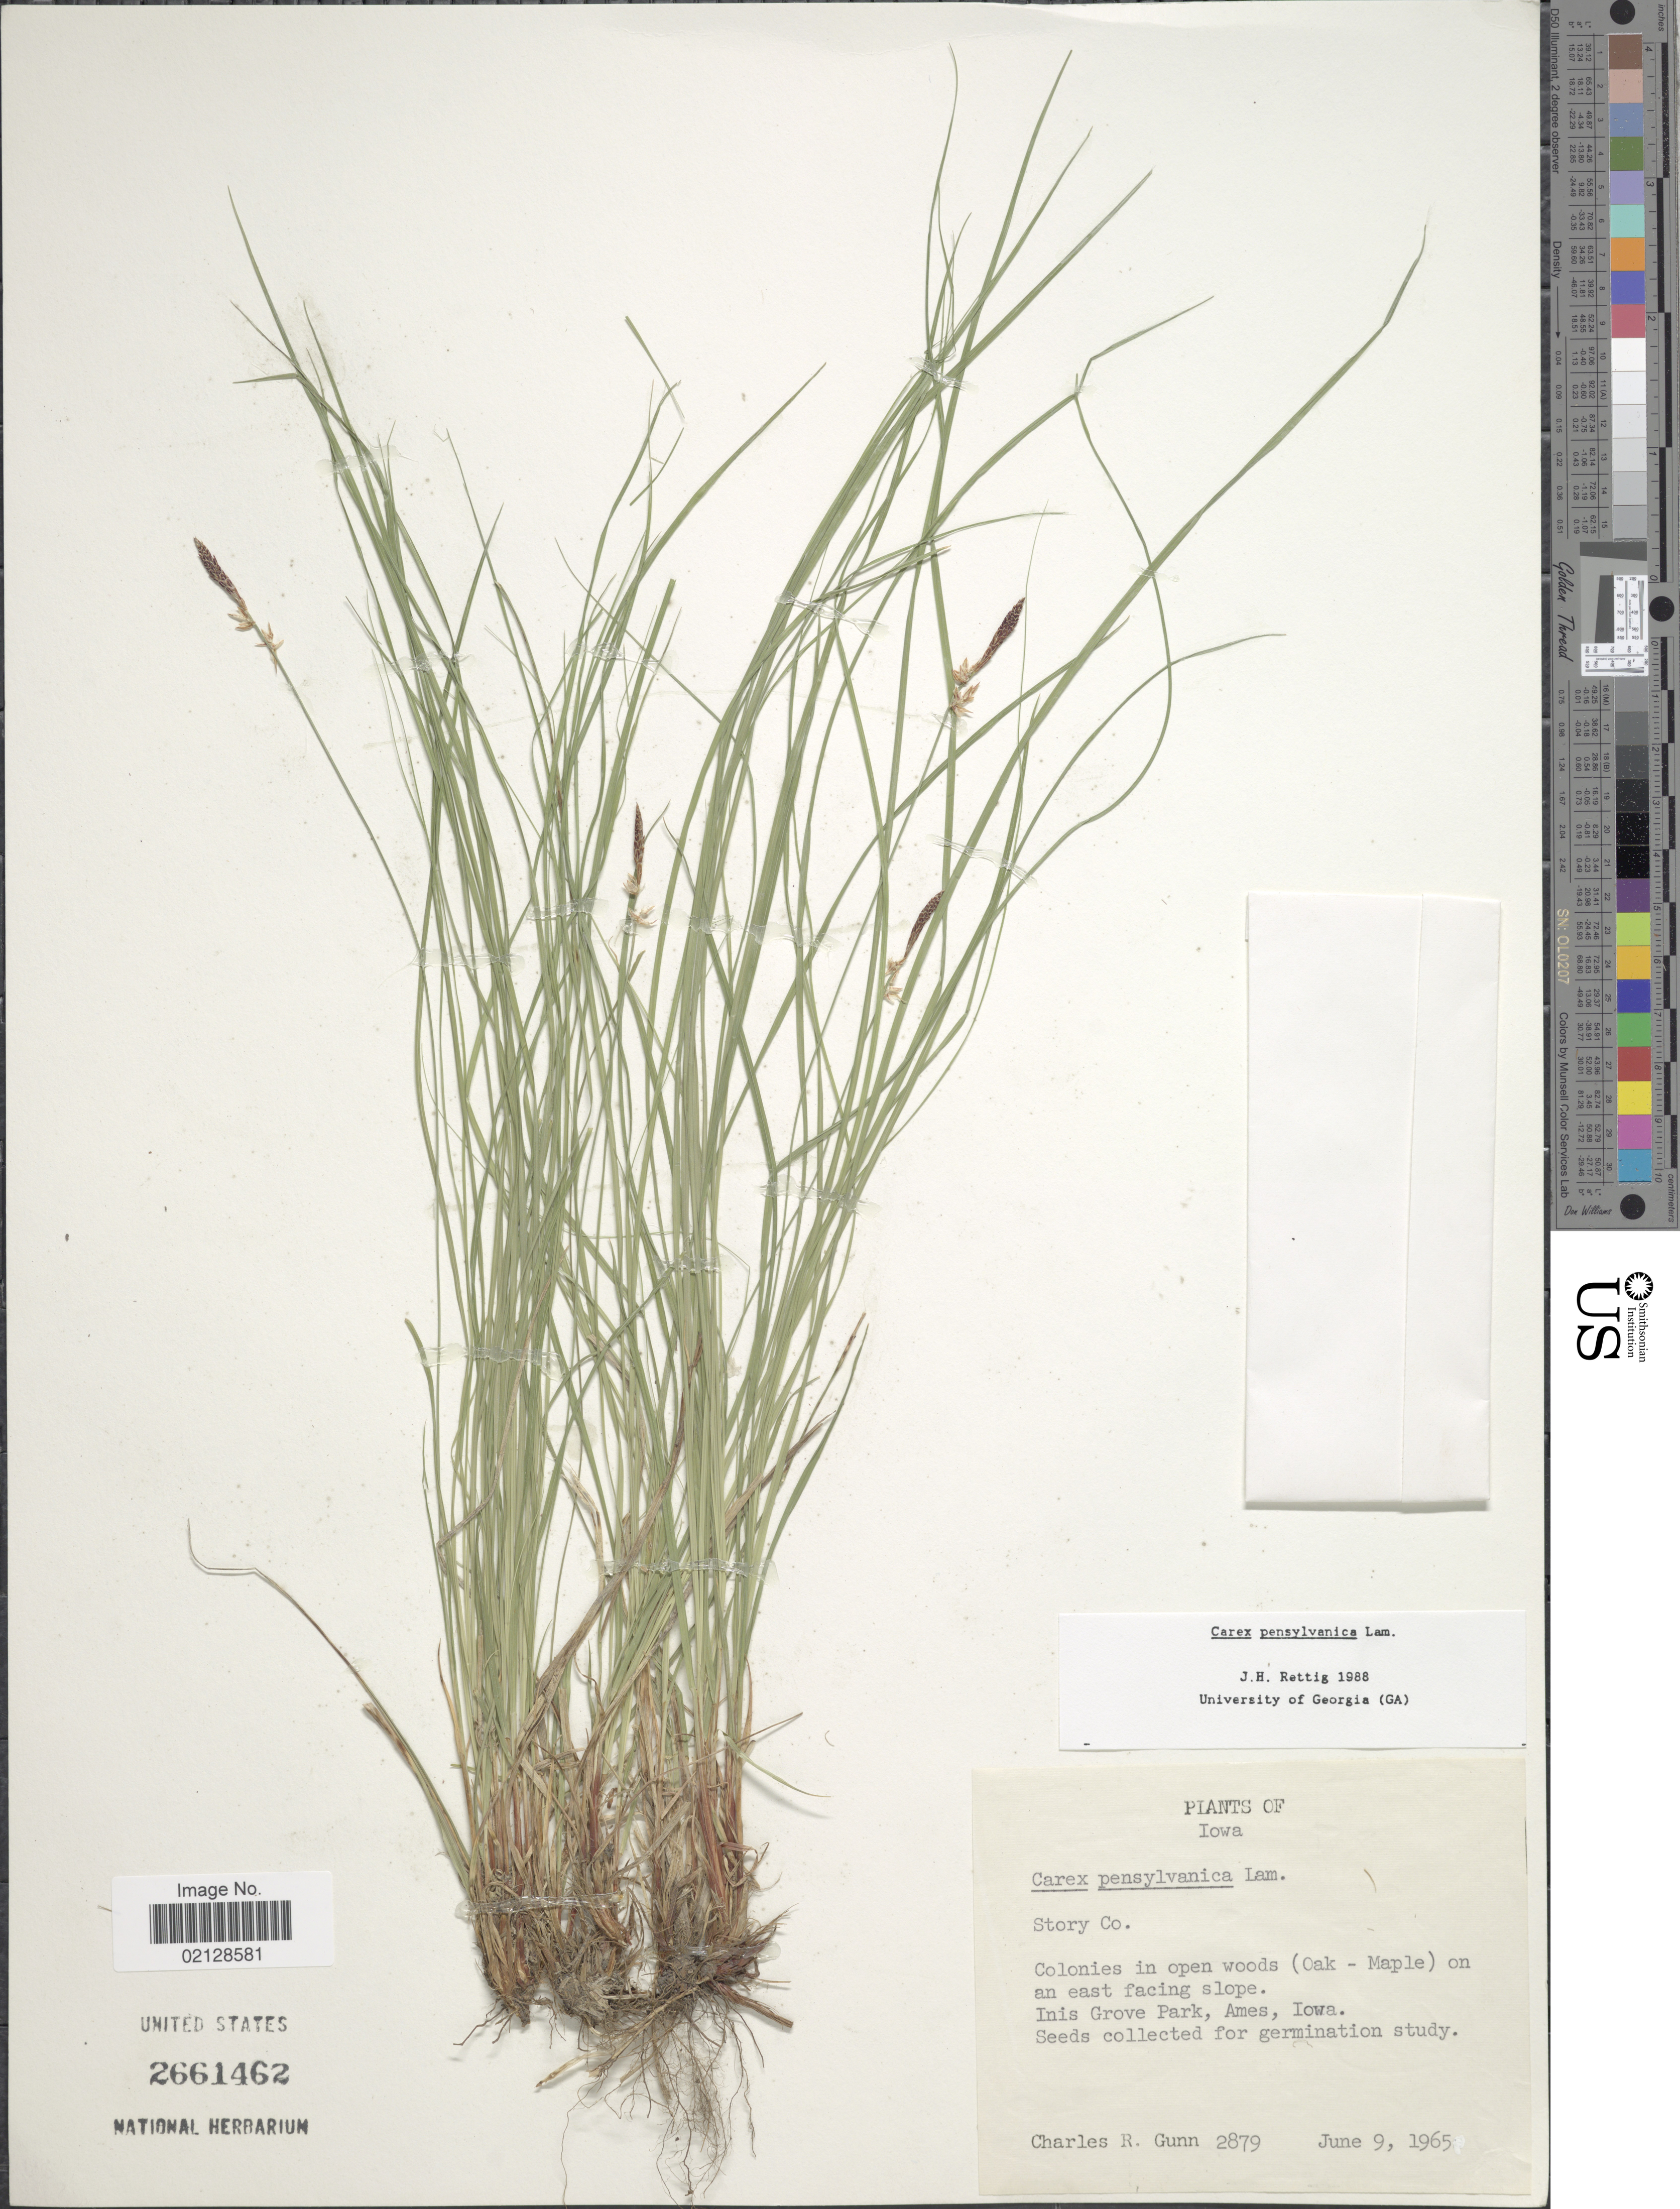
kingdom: Plantae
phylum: Tracheophyta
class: Liliopsida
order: Poales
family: Cyperaceae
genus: Carex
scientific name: Carex pensylvanica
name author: Lam.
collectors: C. R. Gunn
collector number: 2879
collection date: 1965-06-09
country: United States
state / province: Iowa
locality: Colonies in open woods (Oak-Maple) on an east facing slope, Inis Grove Park, Ames, Iowa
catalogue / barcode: US 2661462